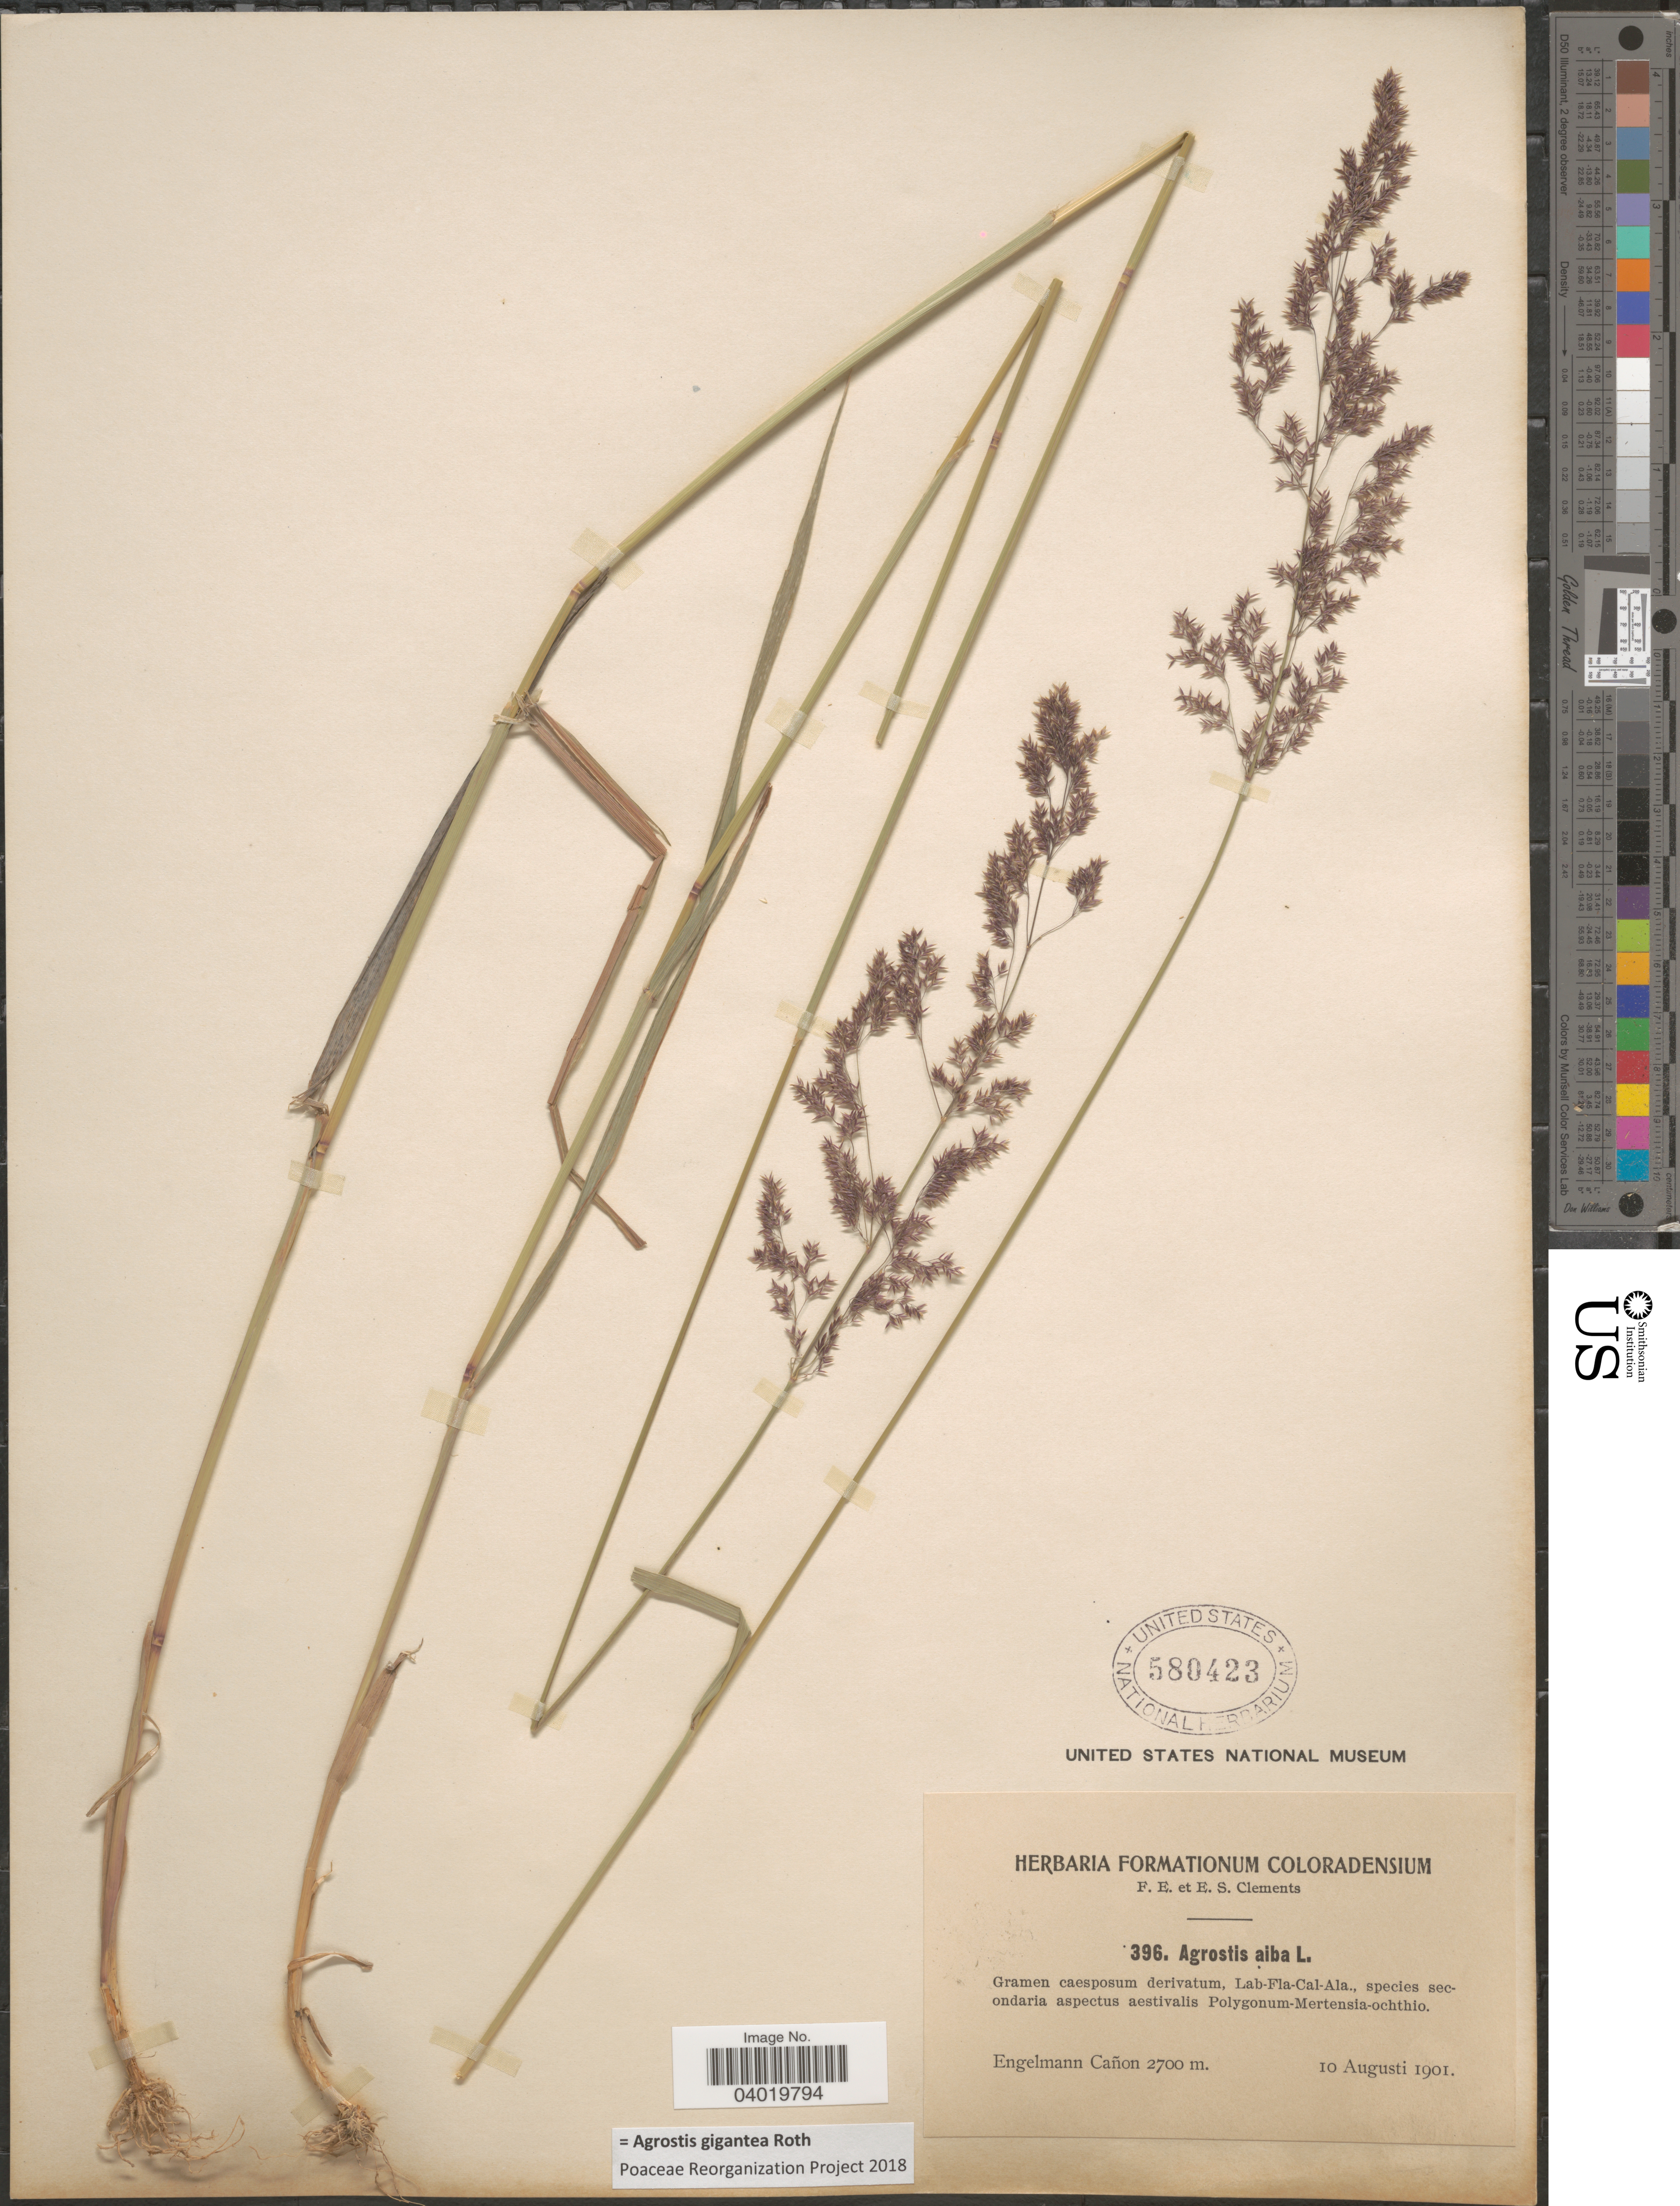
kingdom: Plantae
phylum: Tracheophyta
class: Liliopsida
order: Poales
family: Poaceae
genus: Agrostis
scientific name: Agrostis gigantea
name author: Roth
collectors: F. E. Clements & E. S. Clements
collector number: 396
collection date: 1901-08-10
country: United States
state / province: Colorado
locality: Engelmann Cañon.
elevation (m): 2700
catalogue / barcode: US 580423